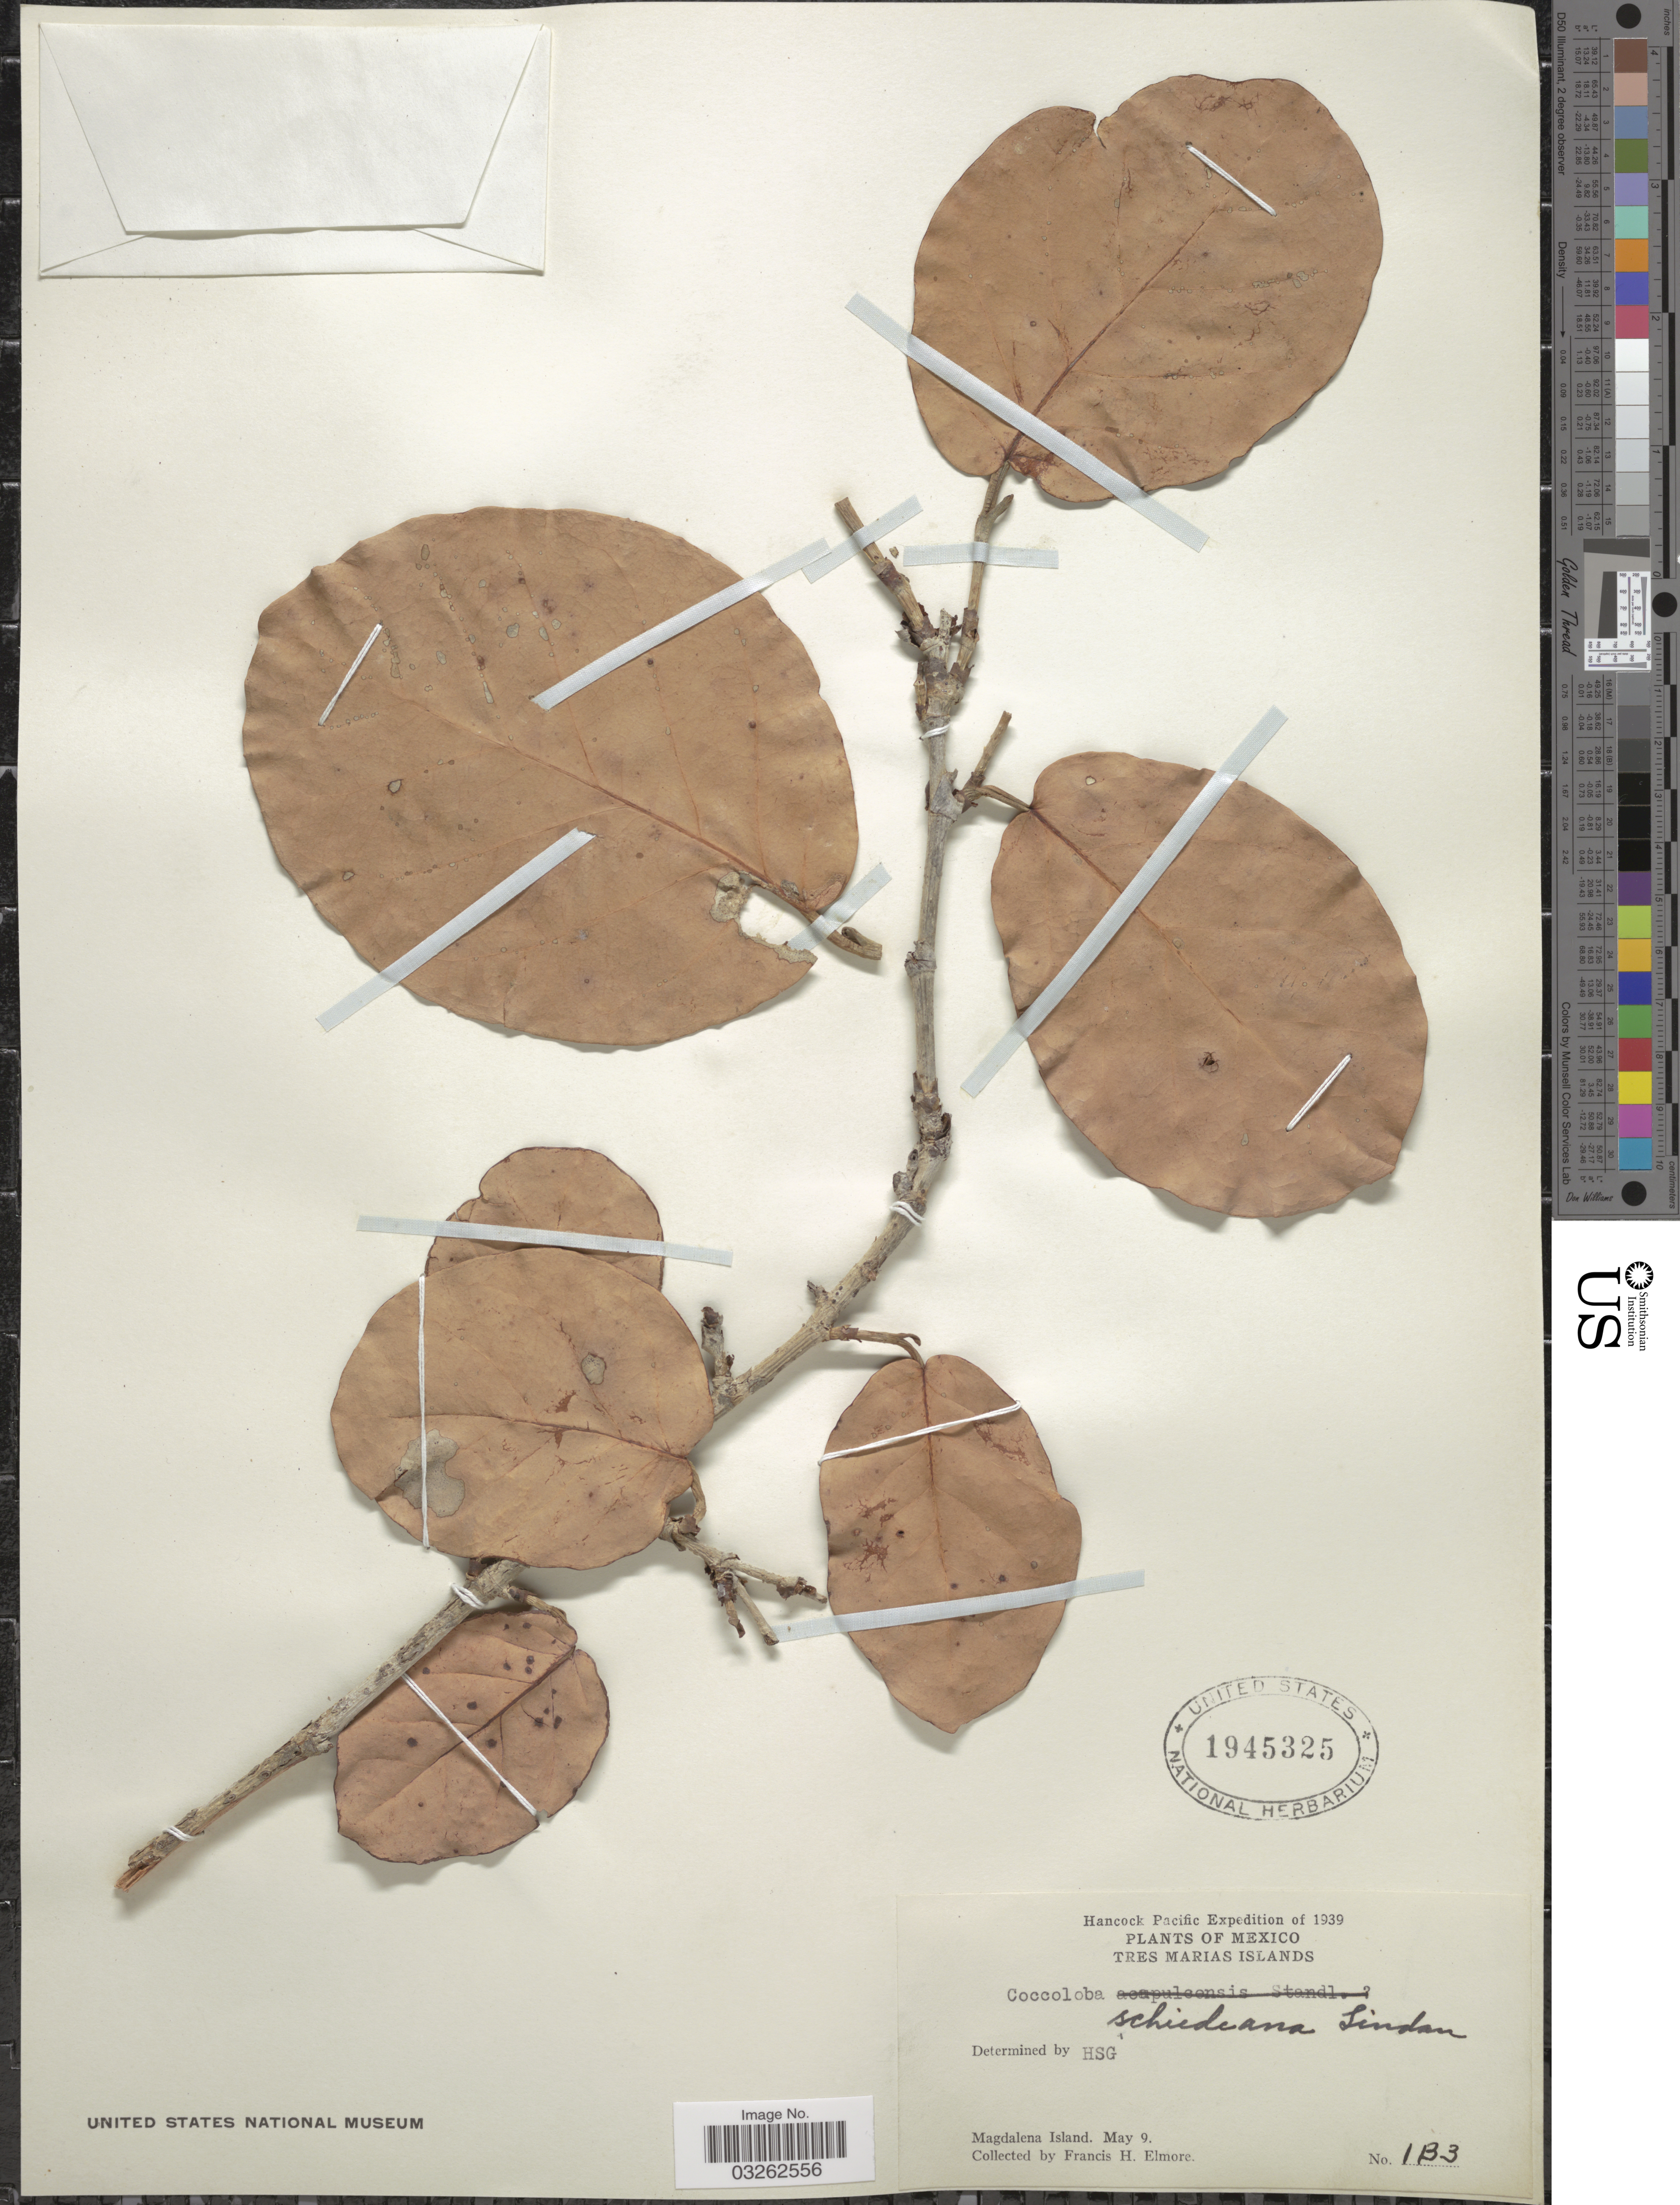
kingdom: Plantae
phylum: Tracheophyta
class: Magnoliopsida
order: Caryophyllales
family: Polygonaceae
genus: Coccoloba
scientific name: Coccoloba barbadensis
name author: Jacq.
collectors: F. H. Elmore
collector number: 1133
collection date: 1939-05-09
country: Mexico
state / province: Nayarit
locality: Tres Marias Island. Magdalena Island.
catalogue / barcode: US 1945325